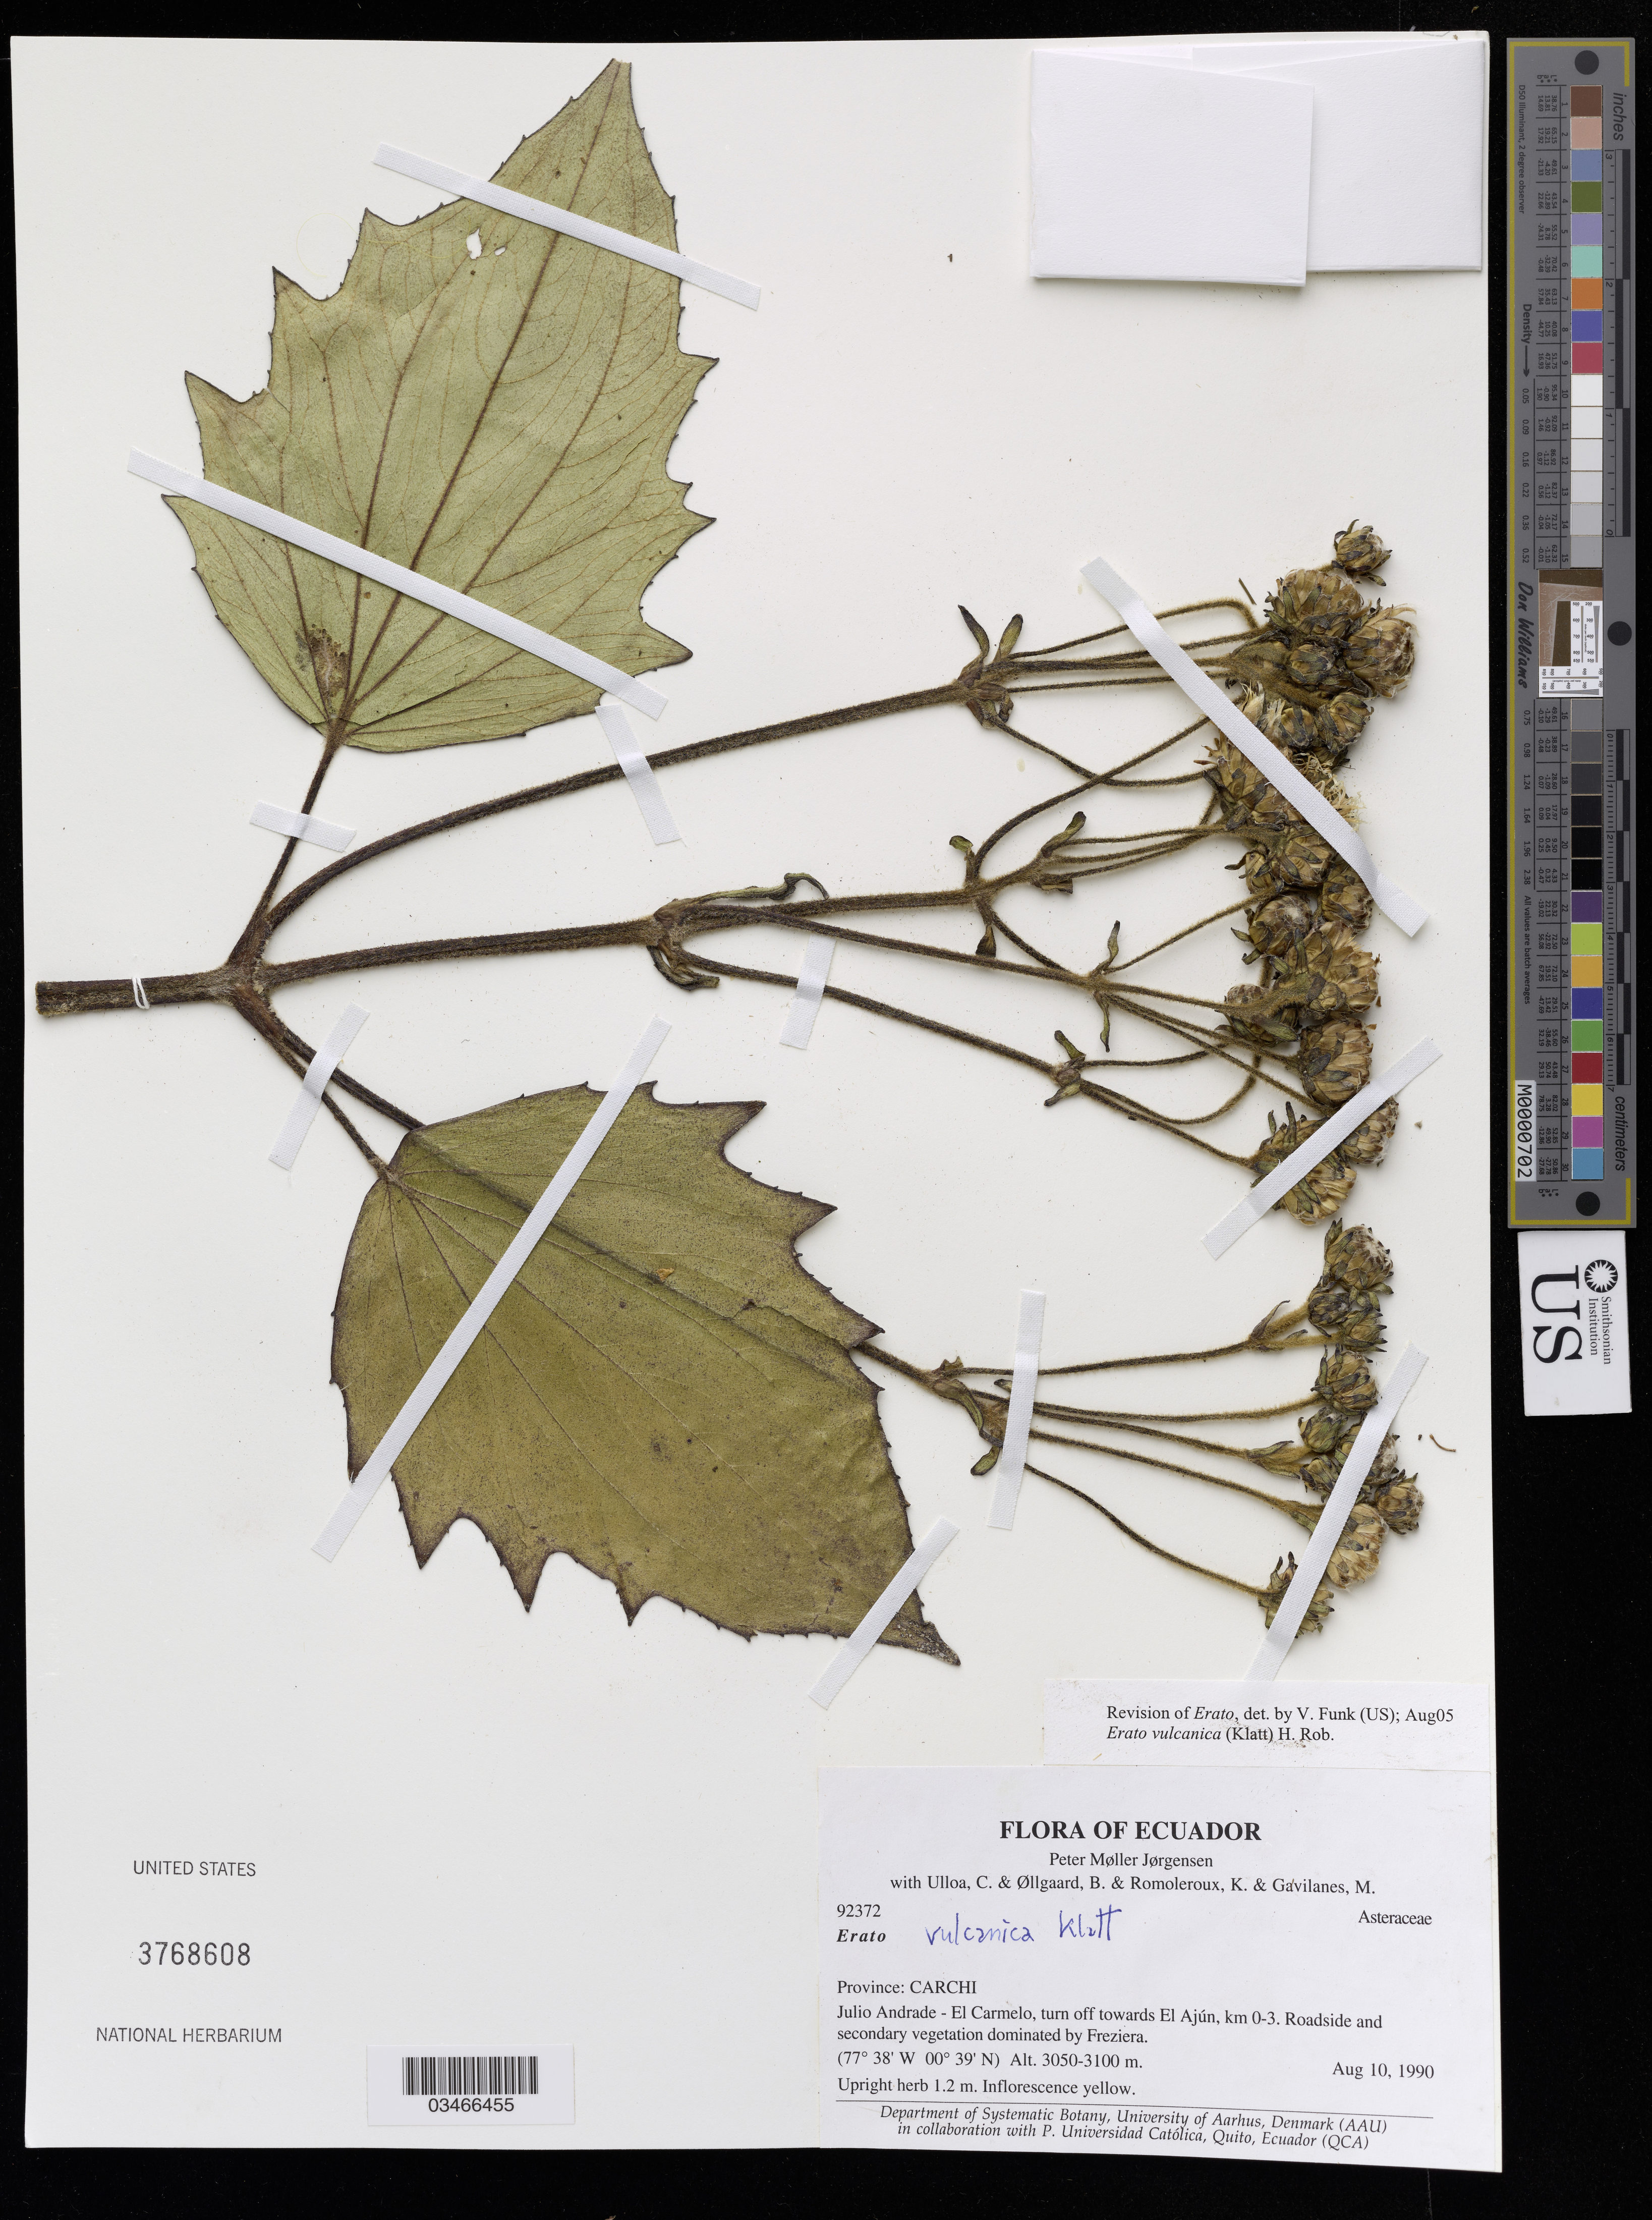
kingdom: Plantae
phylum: Tracheophyta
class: Magnoliopsida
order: Asterales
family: Asteraceae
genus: Erato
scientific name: Erato vulcanica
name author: (Klatt) H. Rob.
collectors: P. M. Jørgensen, C. Ulloa, B. Øllgaard & K. Romoleroux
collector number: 92372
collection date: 1990-08-10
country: Ecuador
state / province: Carchi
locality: Julio Andrade - El Carmelo, turn off towards El Ajún, km 0-3.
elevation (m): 3050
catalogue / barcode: US 3768608